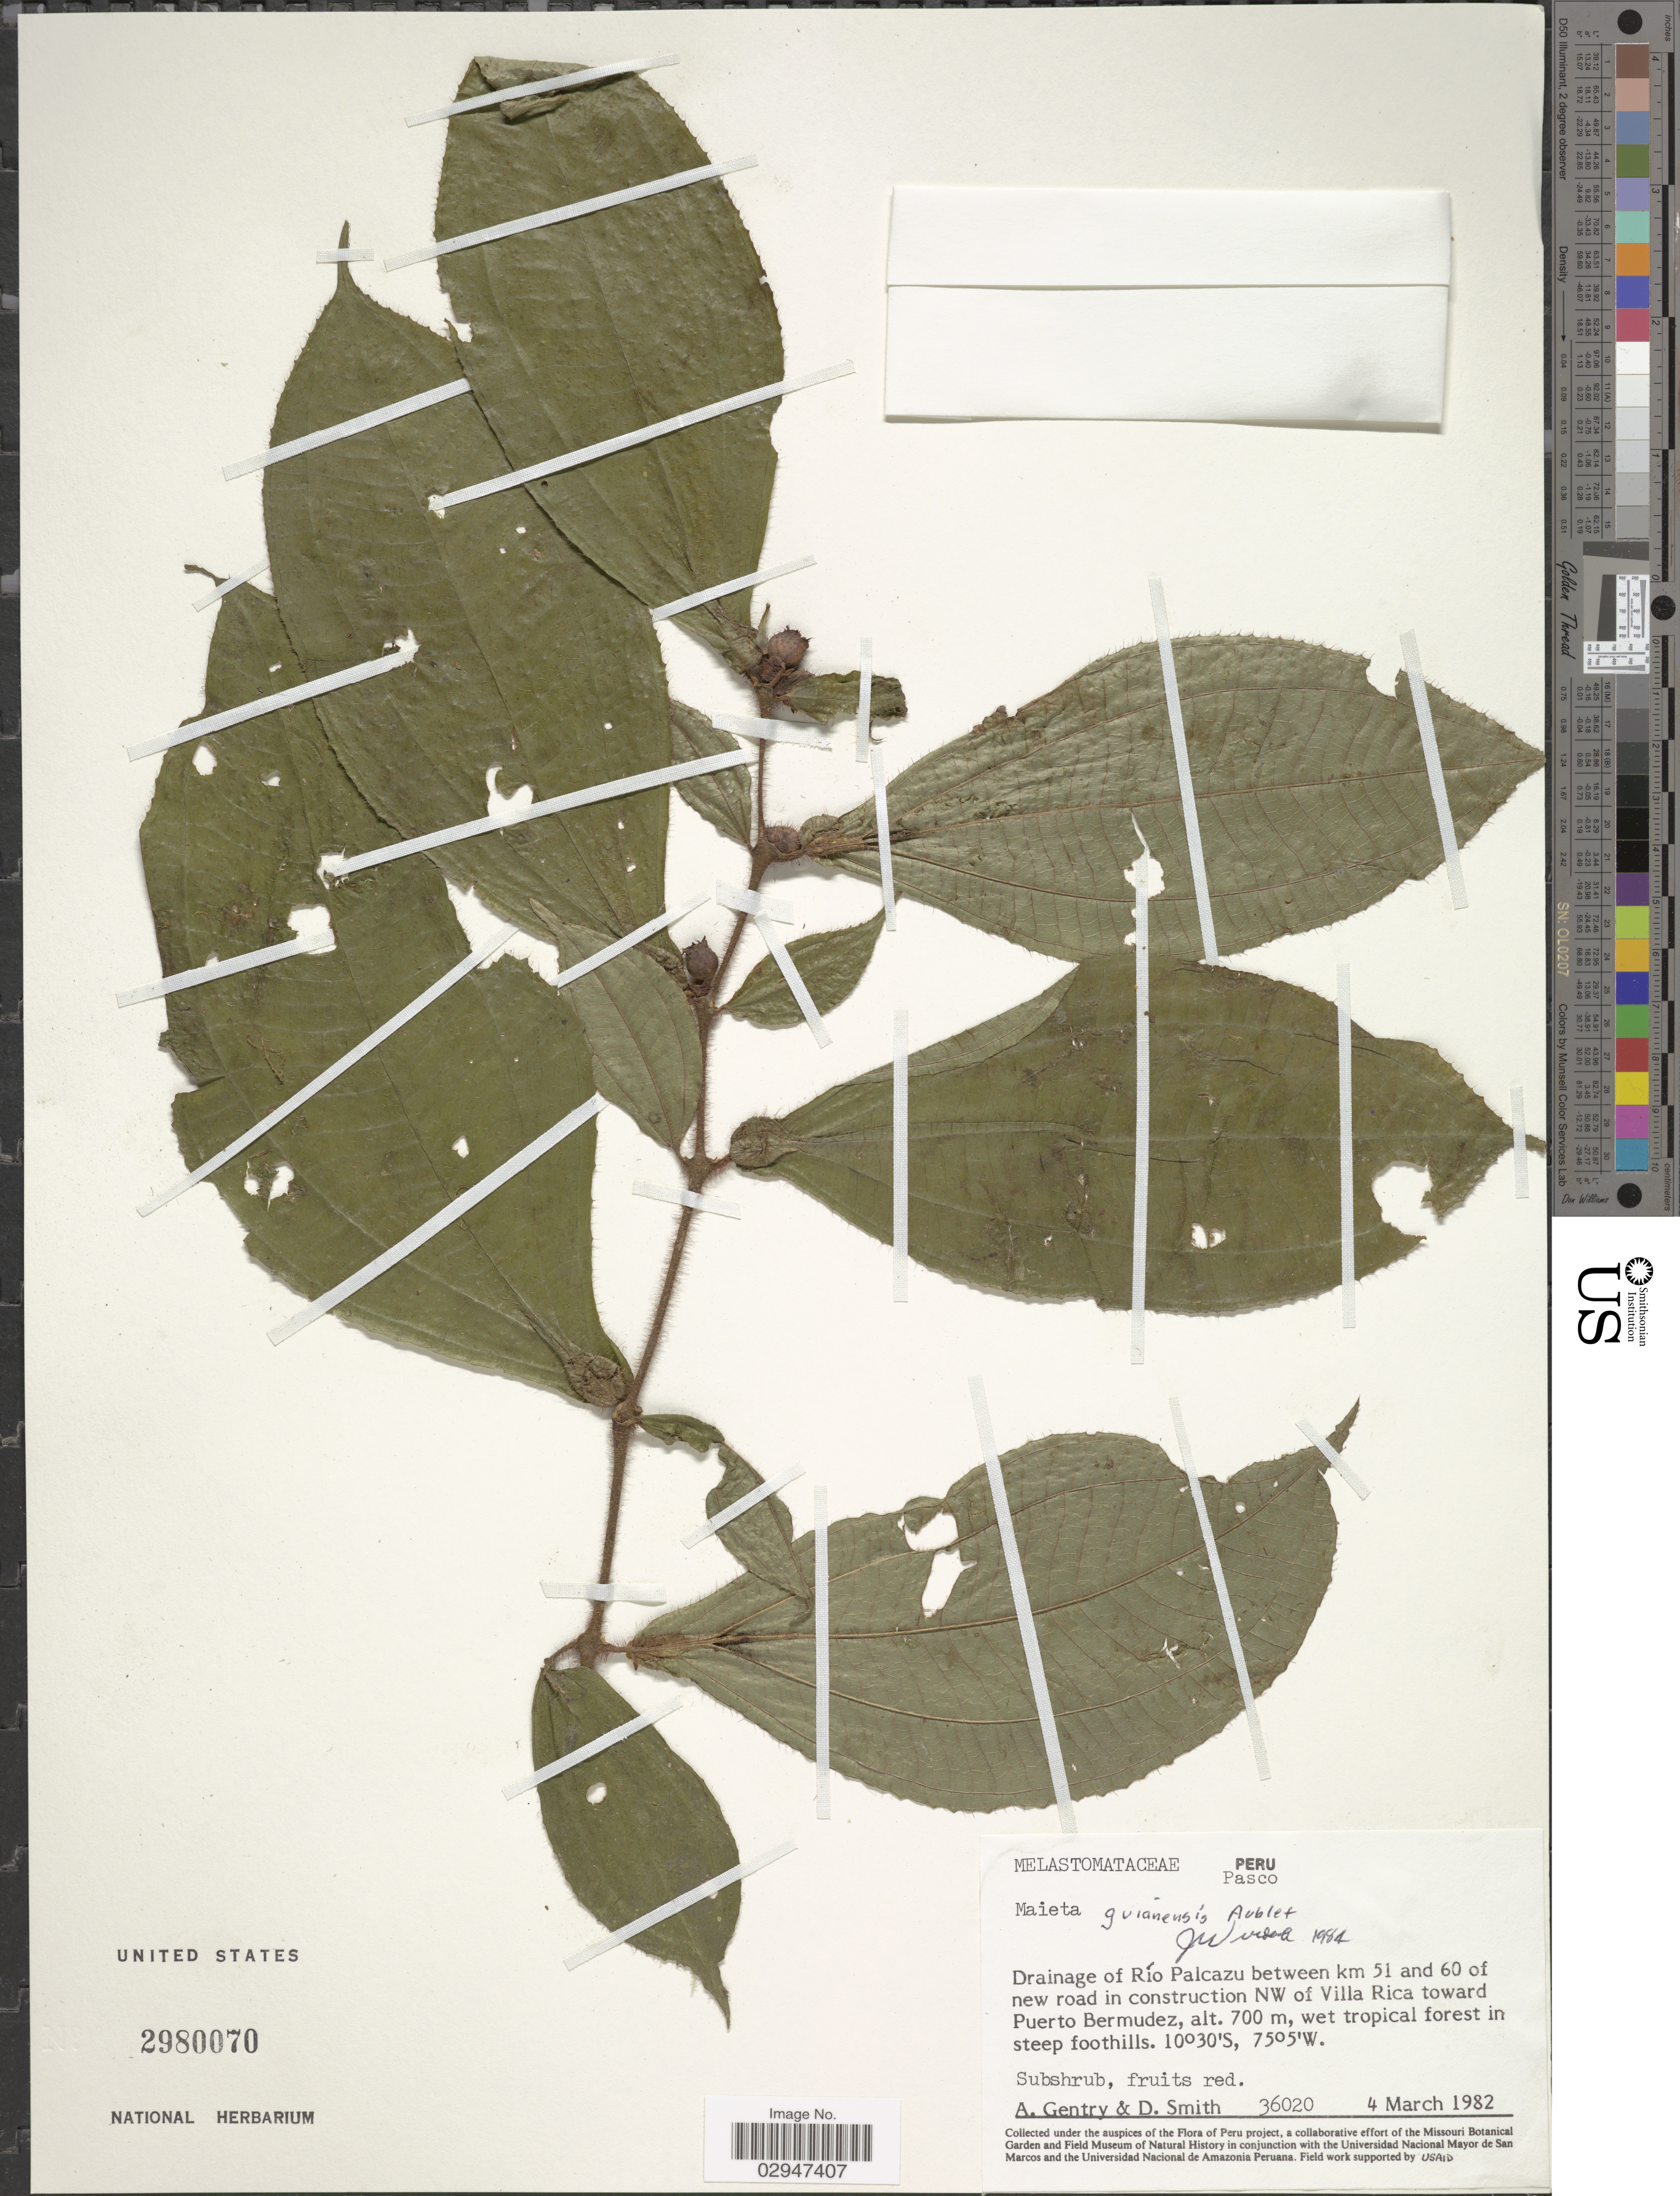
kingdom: Plantae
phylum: Tracheophyta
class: Magnoliopsida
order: Myrtales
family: Melastomataceae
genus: Maieta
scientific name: Maieta guianensis var. guianensis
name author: Aubl.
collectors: A. H. Gentry & D. Smith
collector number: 36020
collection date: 1982-03-04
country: Peru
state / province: Pasco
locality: Drainage of Río Palcazu between km 51 and 60 of new road in construction NW of Villa Rica toward Puerto Bermudez.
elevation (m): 700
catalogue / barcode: US 2980070